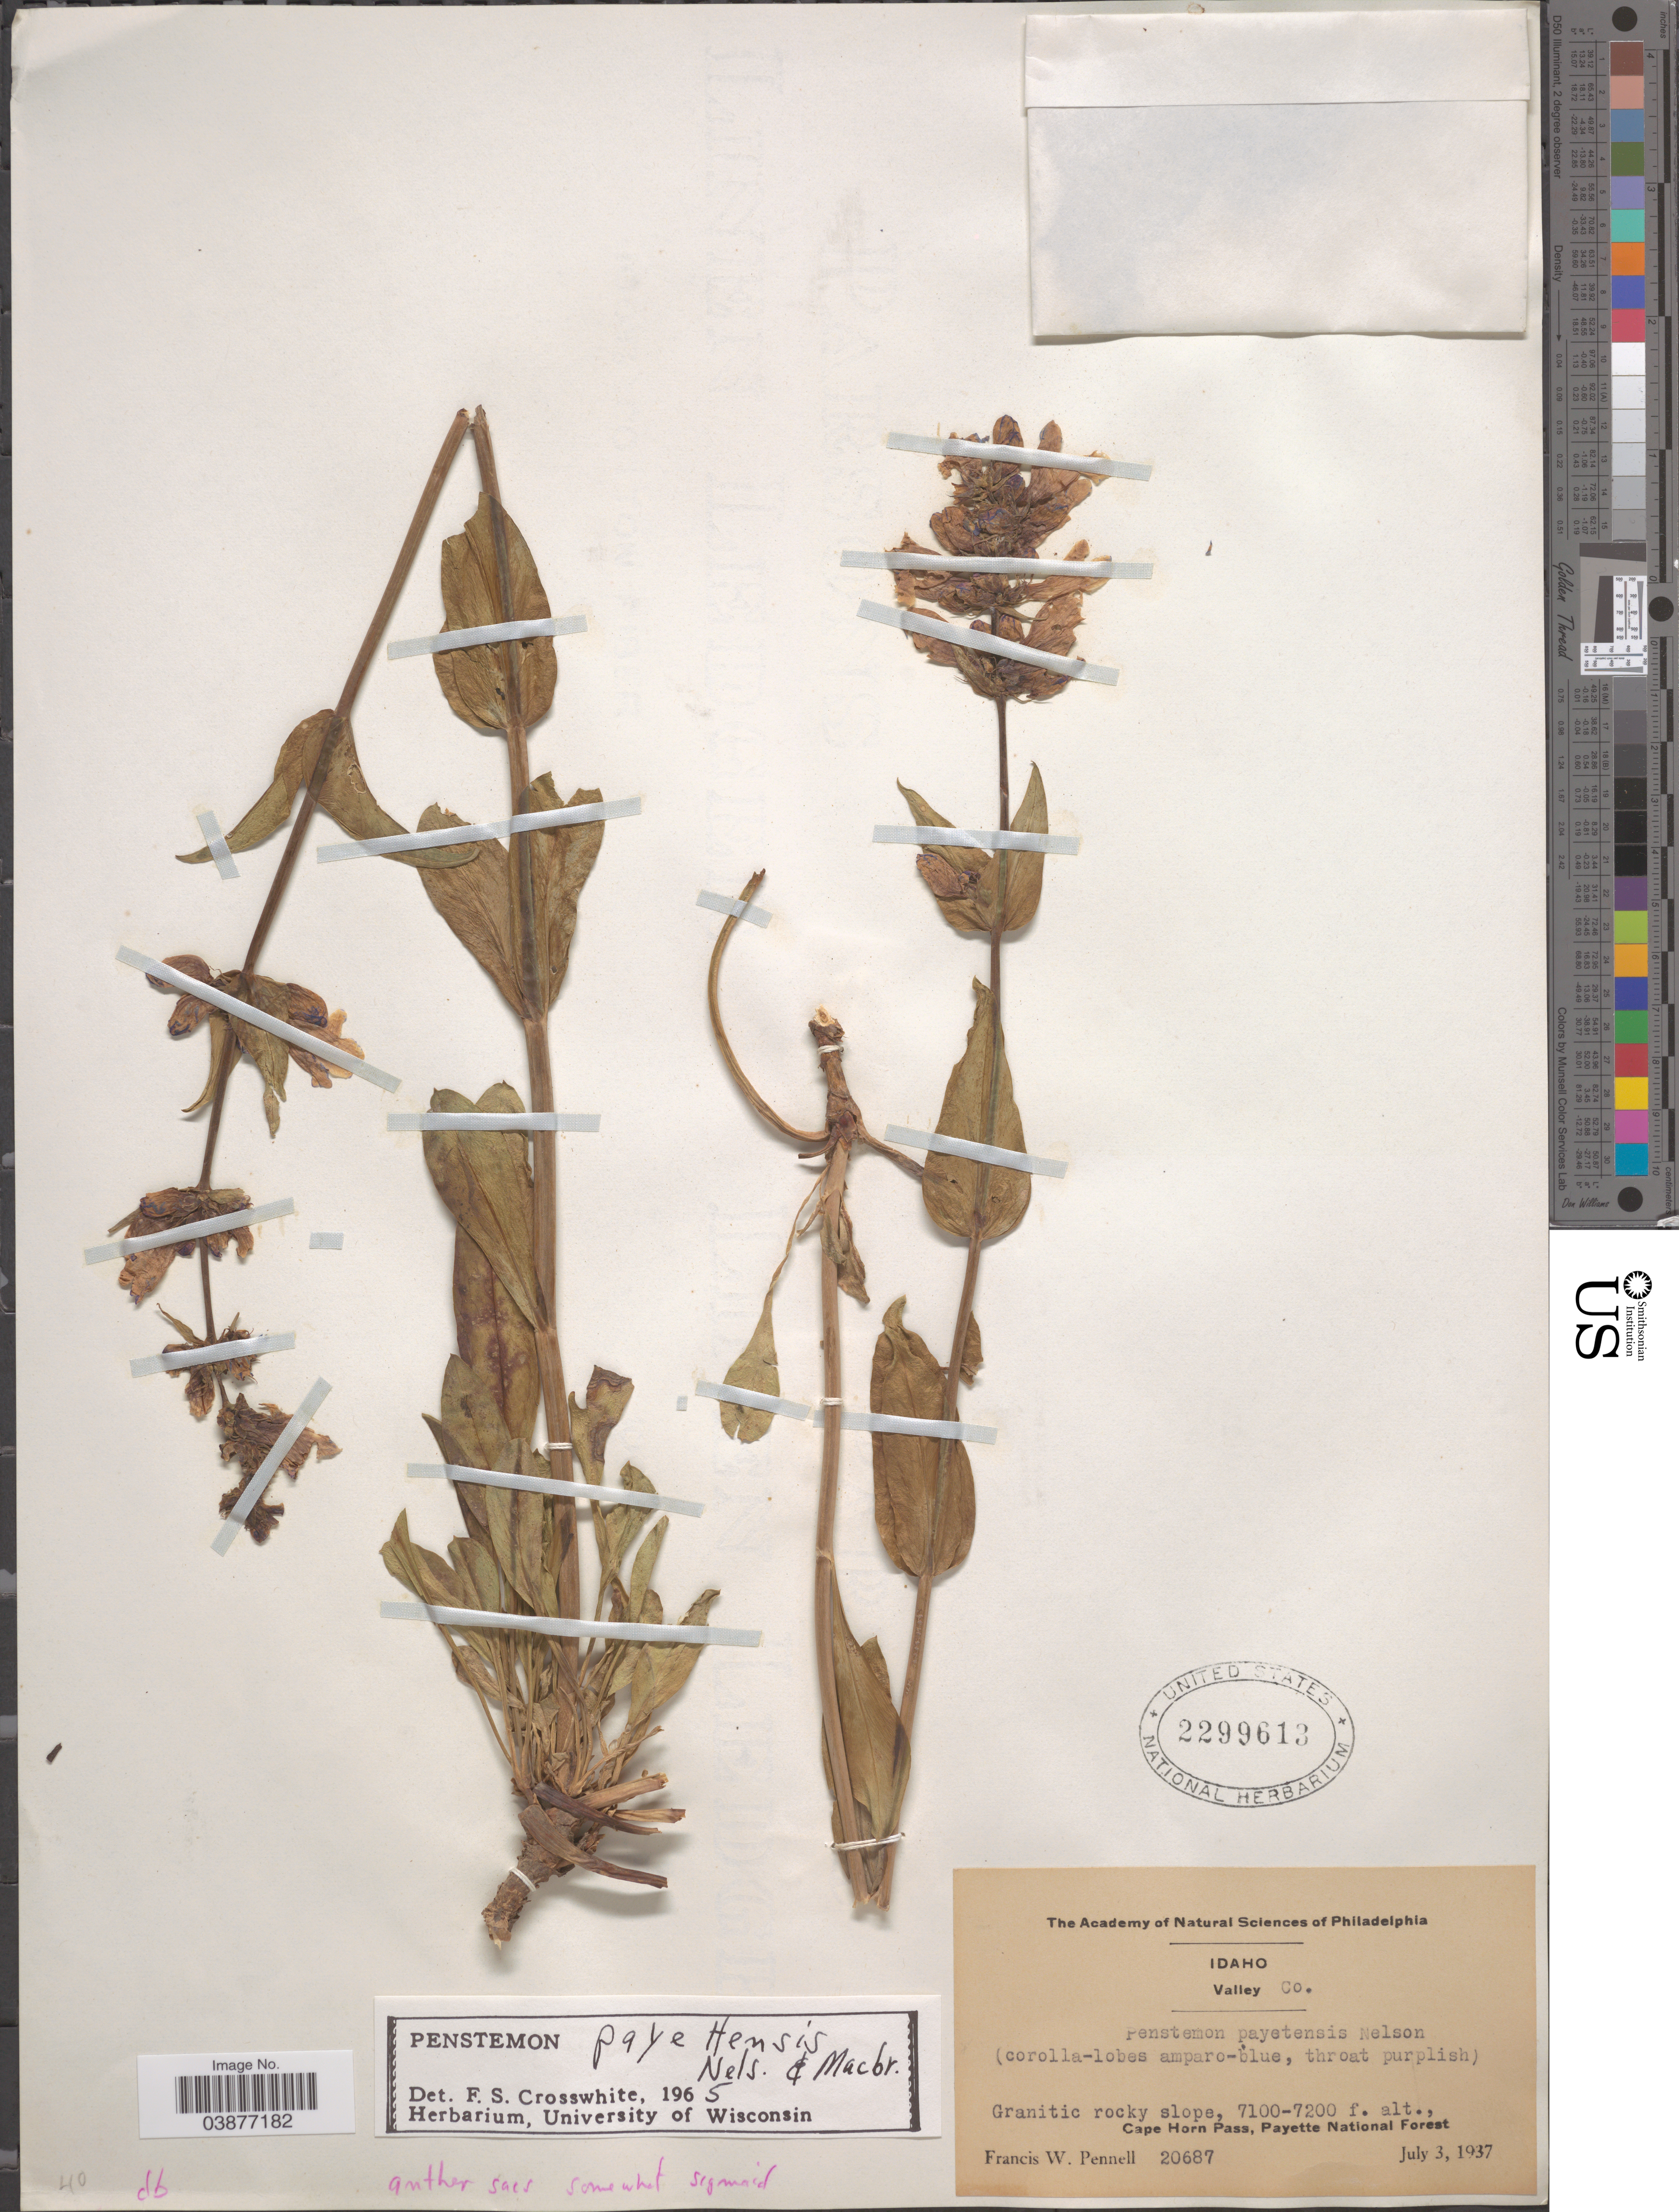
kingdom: Plantae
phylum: Tracheophyta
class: Magnoliopsida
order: Lamiales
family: Plantaginaceae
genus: Penstemon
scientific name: Penstemon payettensis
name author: J.F. Macbr. & A. Nelson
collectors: F. W. Pennell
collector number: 20687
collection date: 1937-07-03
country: United States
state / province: Idaho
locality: Valley Co. Granitic rocky slope, Cape Horn Pass, Payette National Forest.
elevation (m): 2164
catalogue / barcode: US 2299613